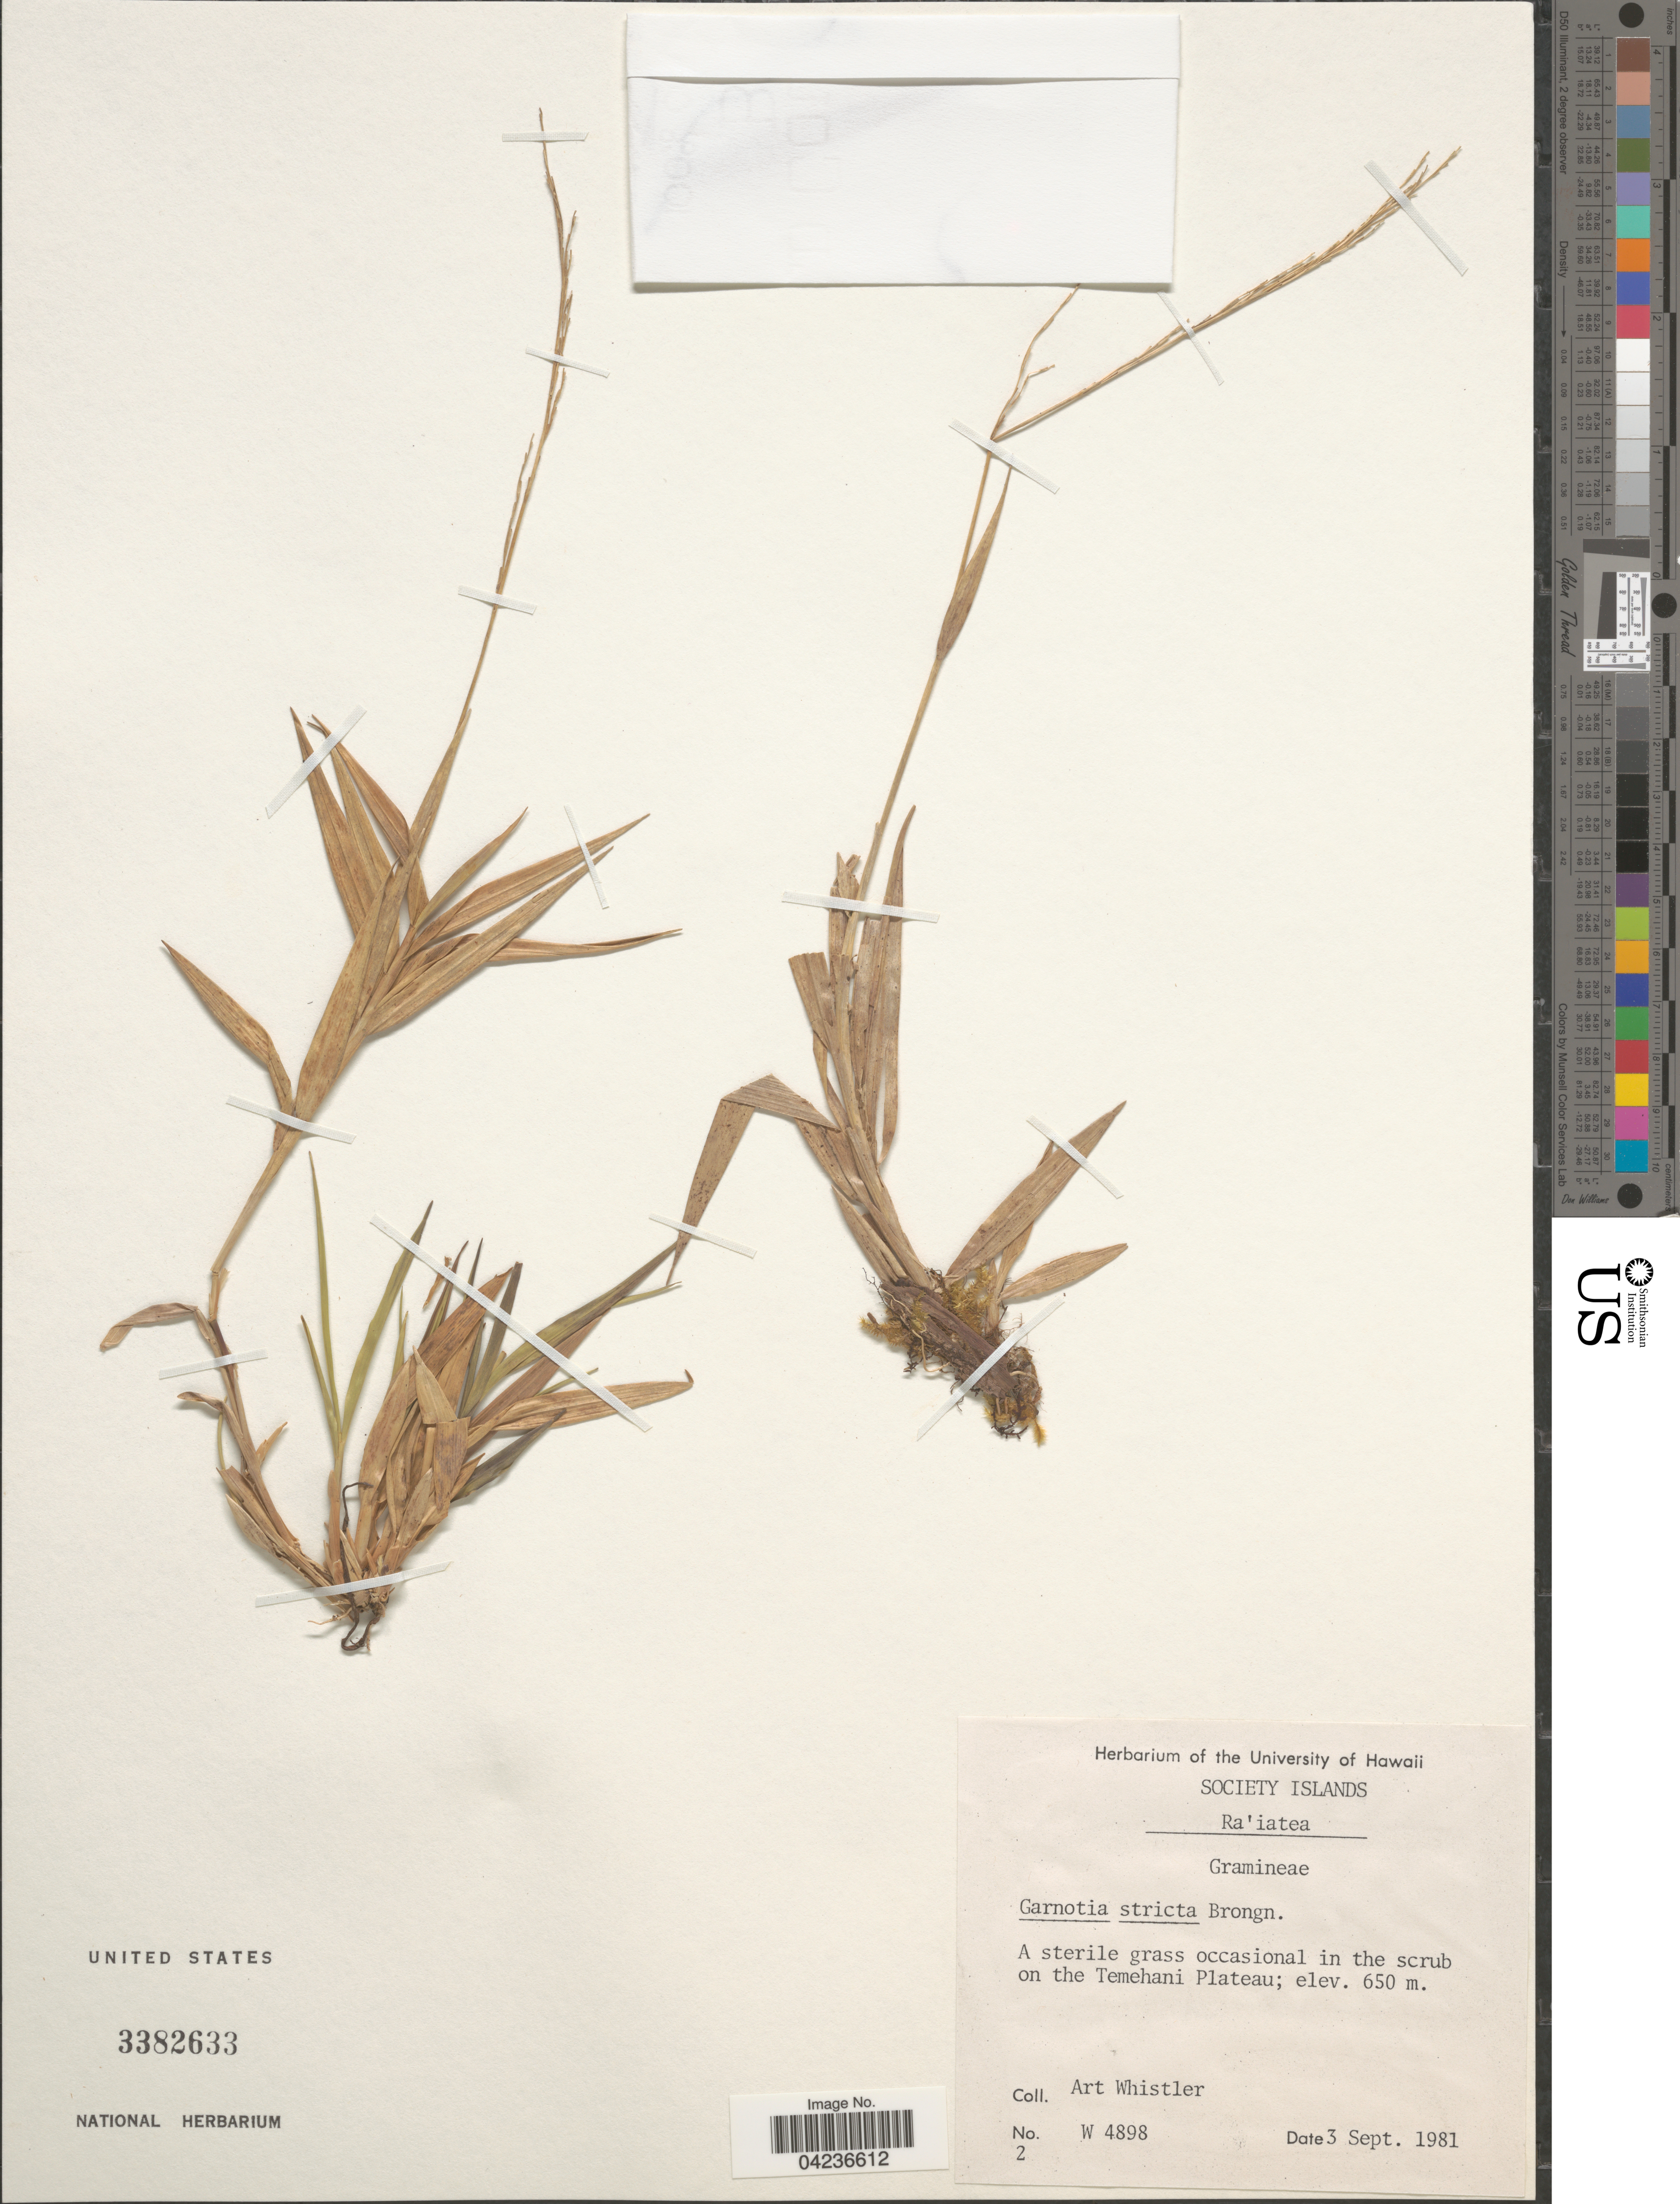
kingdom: Plantae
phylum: Tracheophyta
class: Liliopsida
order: Poales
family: Poaceae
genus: Garnotia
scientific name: Garnotia scoparia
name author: Thwaites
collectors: A. Whistler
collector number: W4898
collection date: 1981-09-03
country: French Polynesia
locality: Society Islands. Ra'iatea. On the Temehani Plateau.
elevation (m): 650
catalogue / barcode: US 3382633